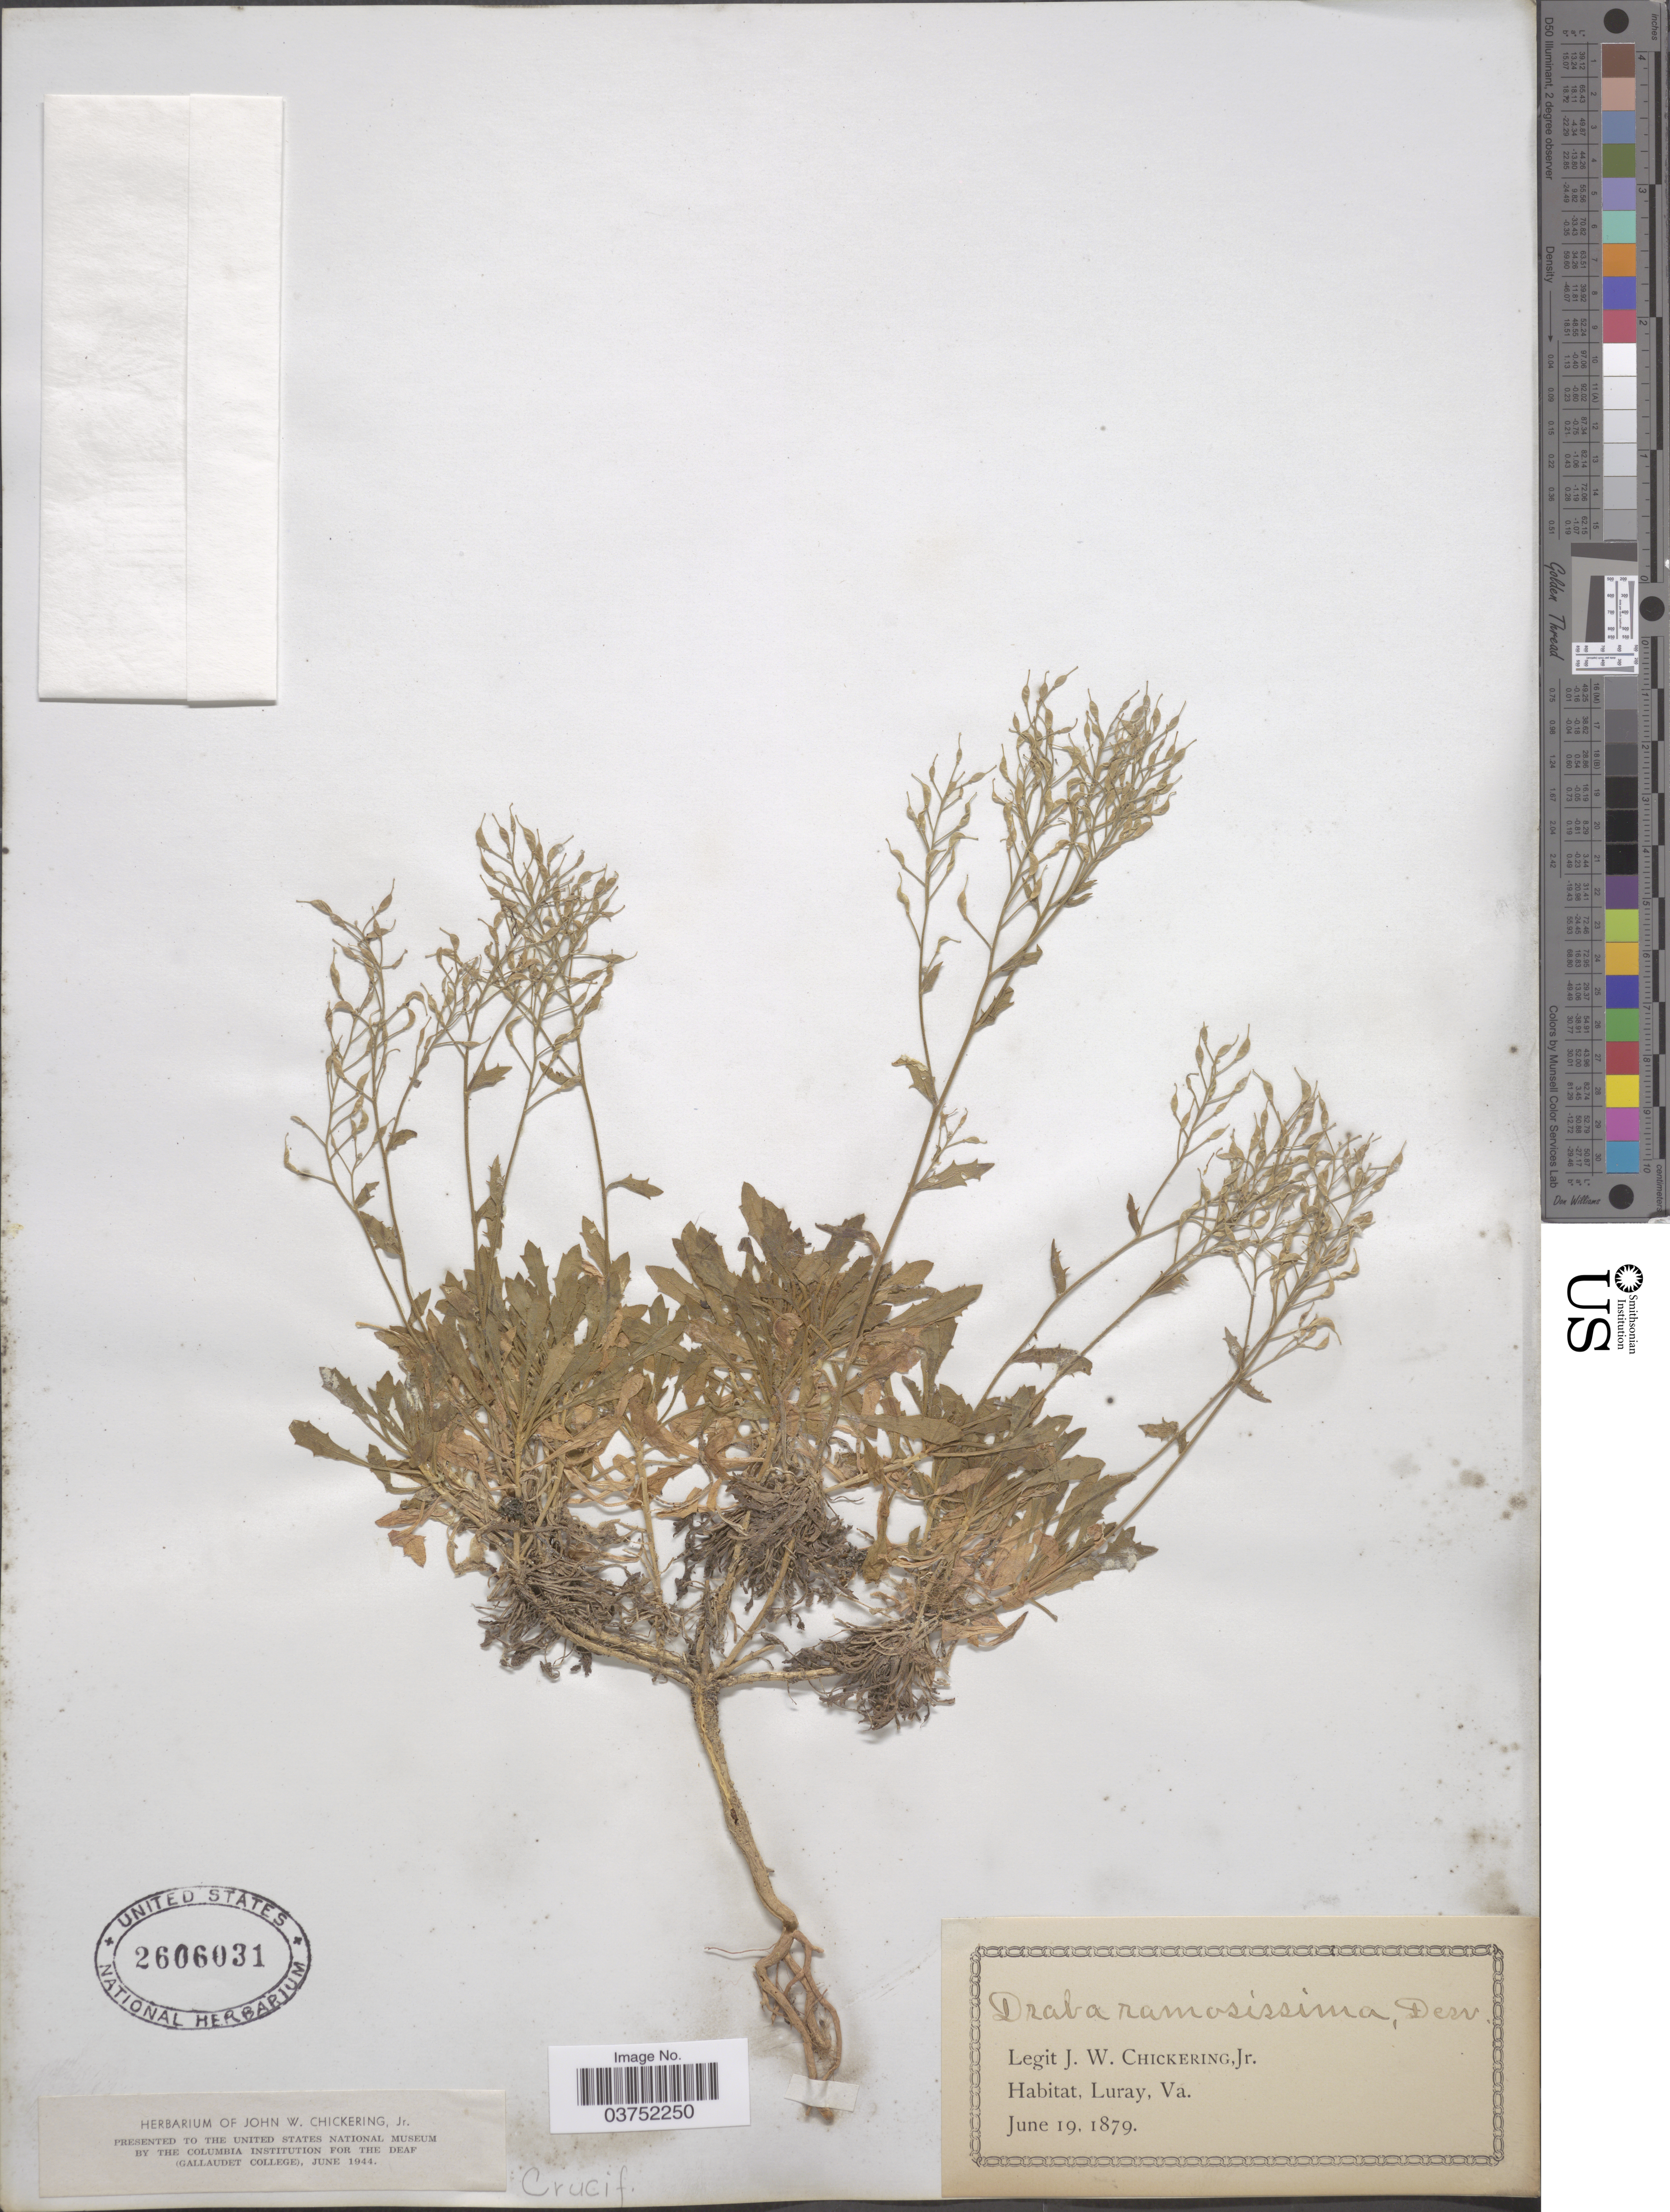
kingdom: Plantae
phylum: Tracheophyta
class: Magnoliopsida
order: Brassicales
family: Brassicaceae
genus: Draba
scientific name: Draba ramosissima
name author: Desv.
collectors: J. W. Chickering Jr.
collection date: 1879-06-19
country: United States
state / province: Virginia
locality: Luray.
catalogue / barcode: US 2606031